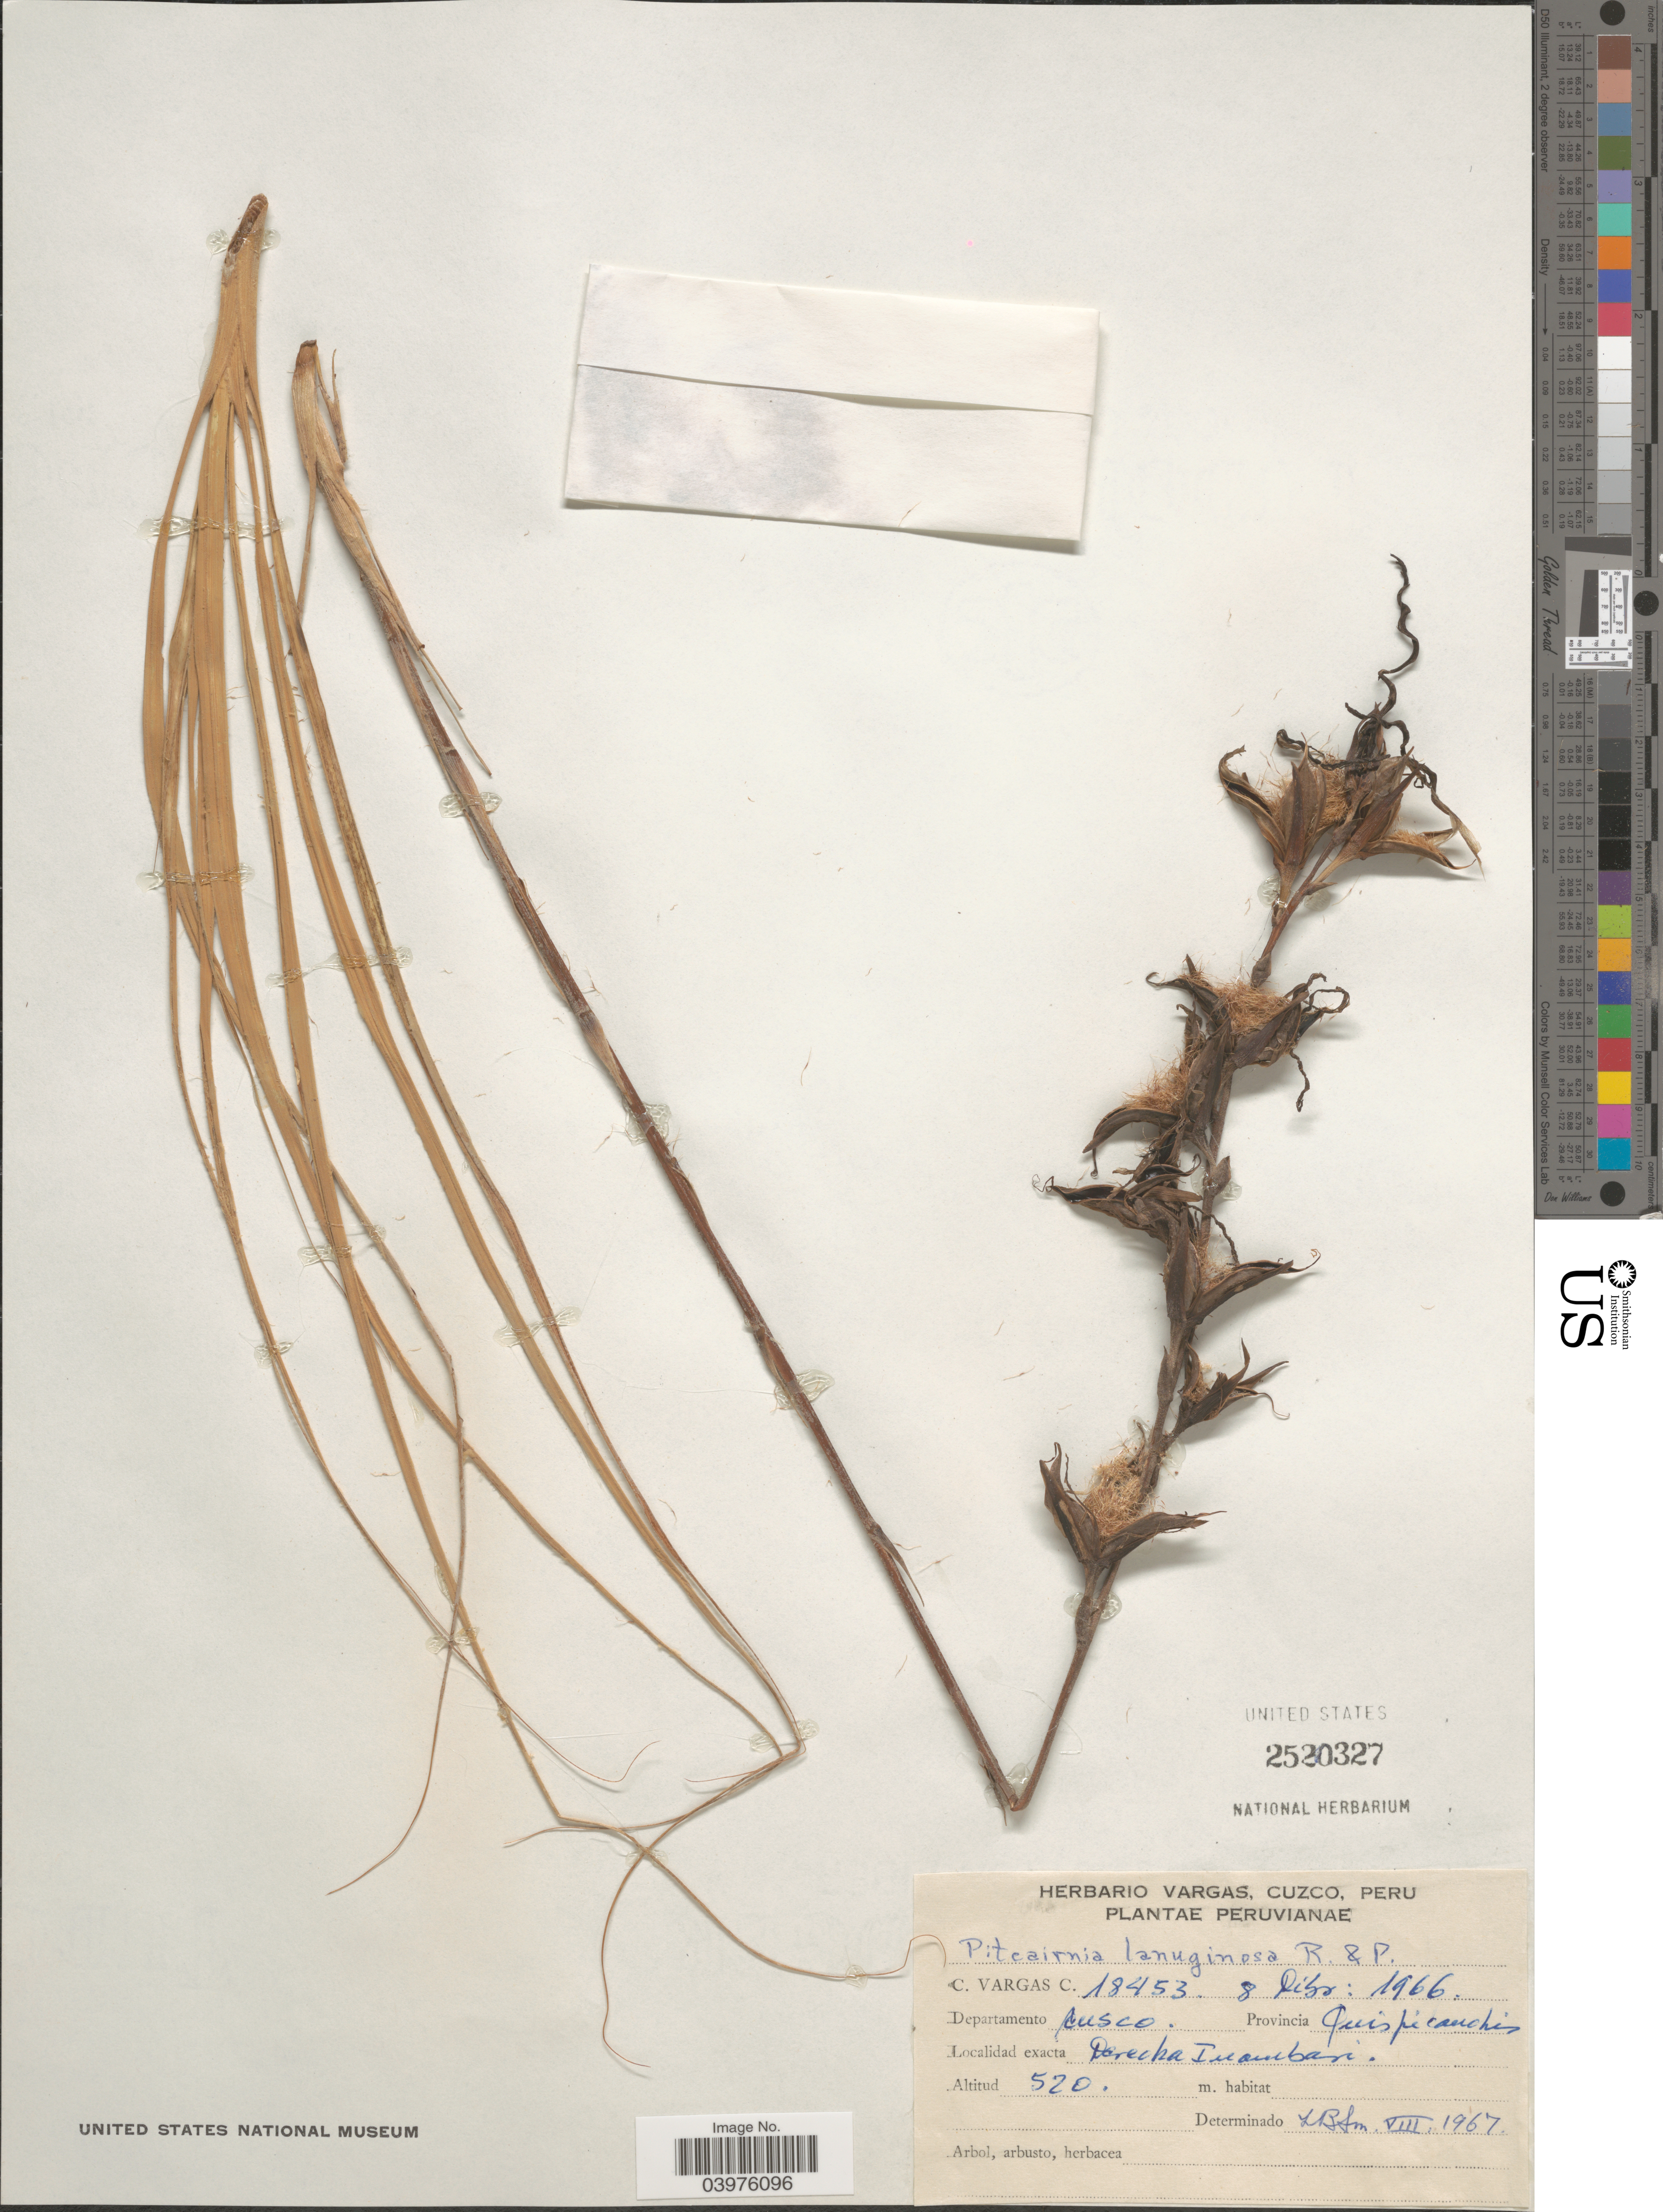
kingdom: Plantae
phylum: Tracheophyta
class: Liliopsida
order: Poales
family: Bromeliaceae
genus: Pitcairnia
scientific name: Pitcairnia lanuginosa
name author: Ruiz & Pav.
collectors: C. Vargas Calderón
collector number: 18453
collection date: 1966-12-08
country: Peru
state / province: Cusco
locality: Departamento Cusco. Provincia Quispicanchis. Derecha Imambari.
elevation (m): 520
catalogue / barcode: US 2520327